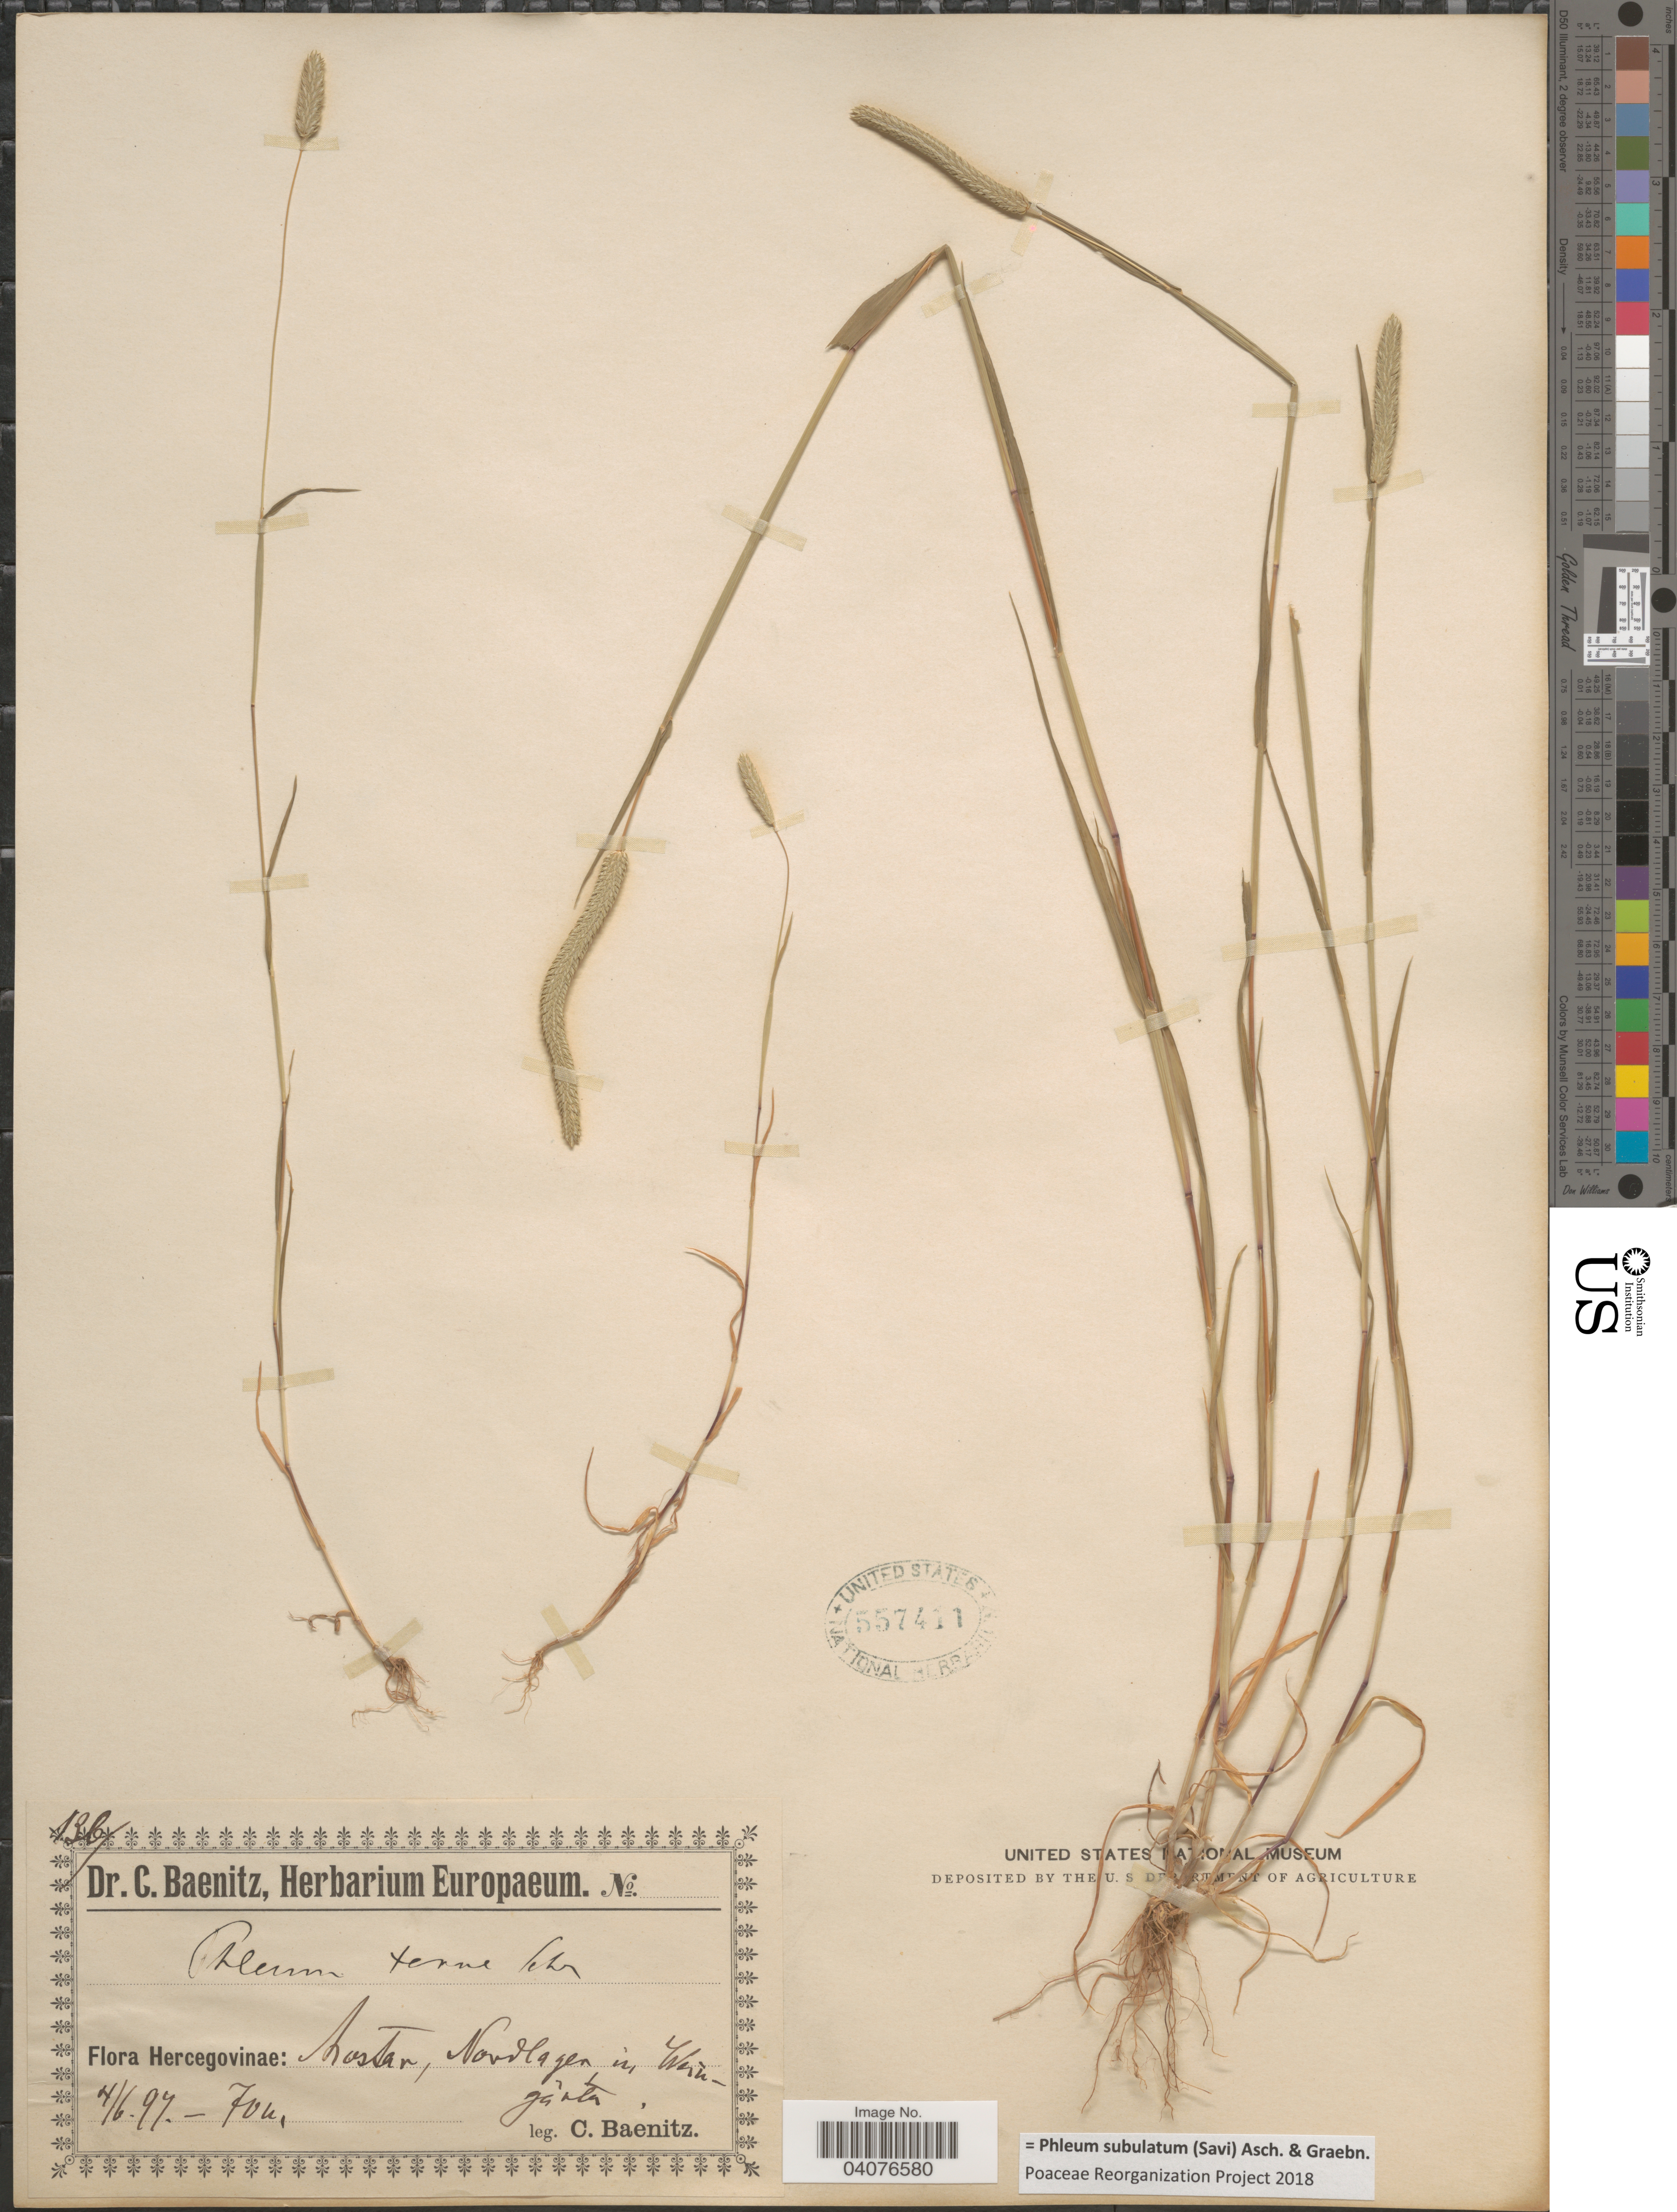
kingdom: Plantae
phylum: Tracheophyta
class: Liliopsida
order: Poales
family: Poaceae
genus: Phleum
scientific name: Phleum subulatum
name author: (Savi) Asch. & Graeb.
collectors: C. G. Baenitz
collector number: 1365*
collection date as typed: Transcribed d/m/y: 4/6/97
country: Bosnia and Herzegovina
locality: Mostar, Nordlagen, in Weingärten.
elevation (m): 70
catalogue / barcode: US 557411